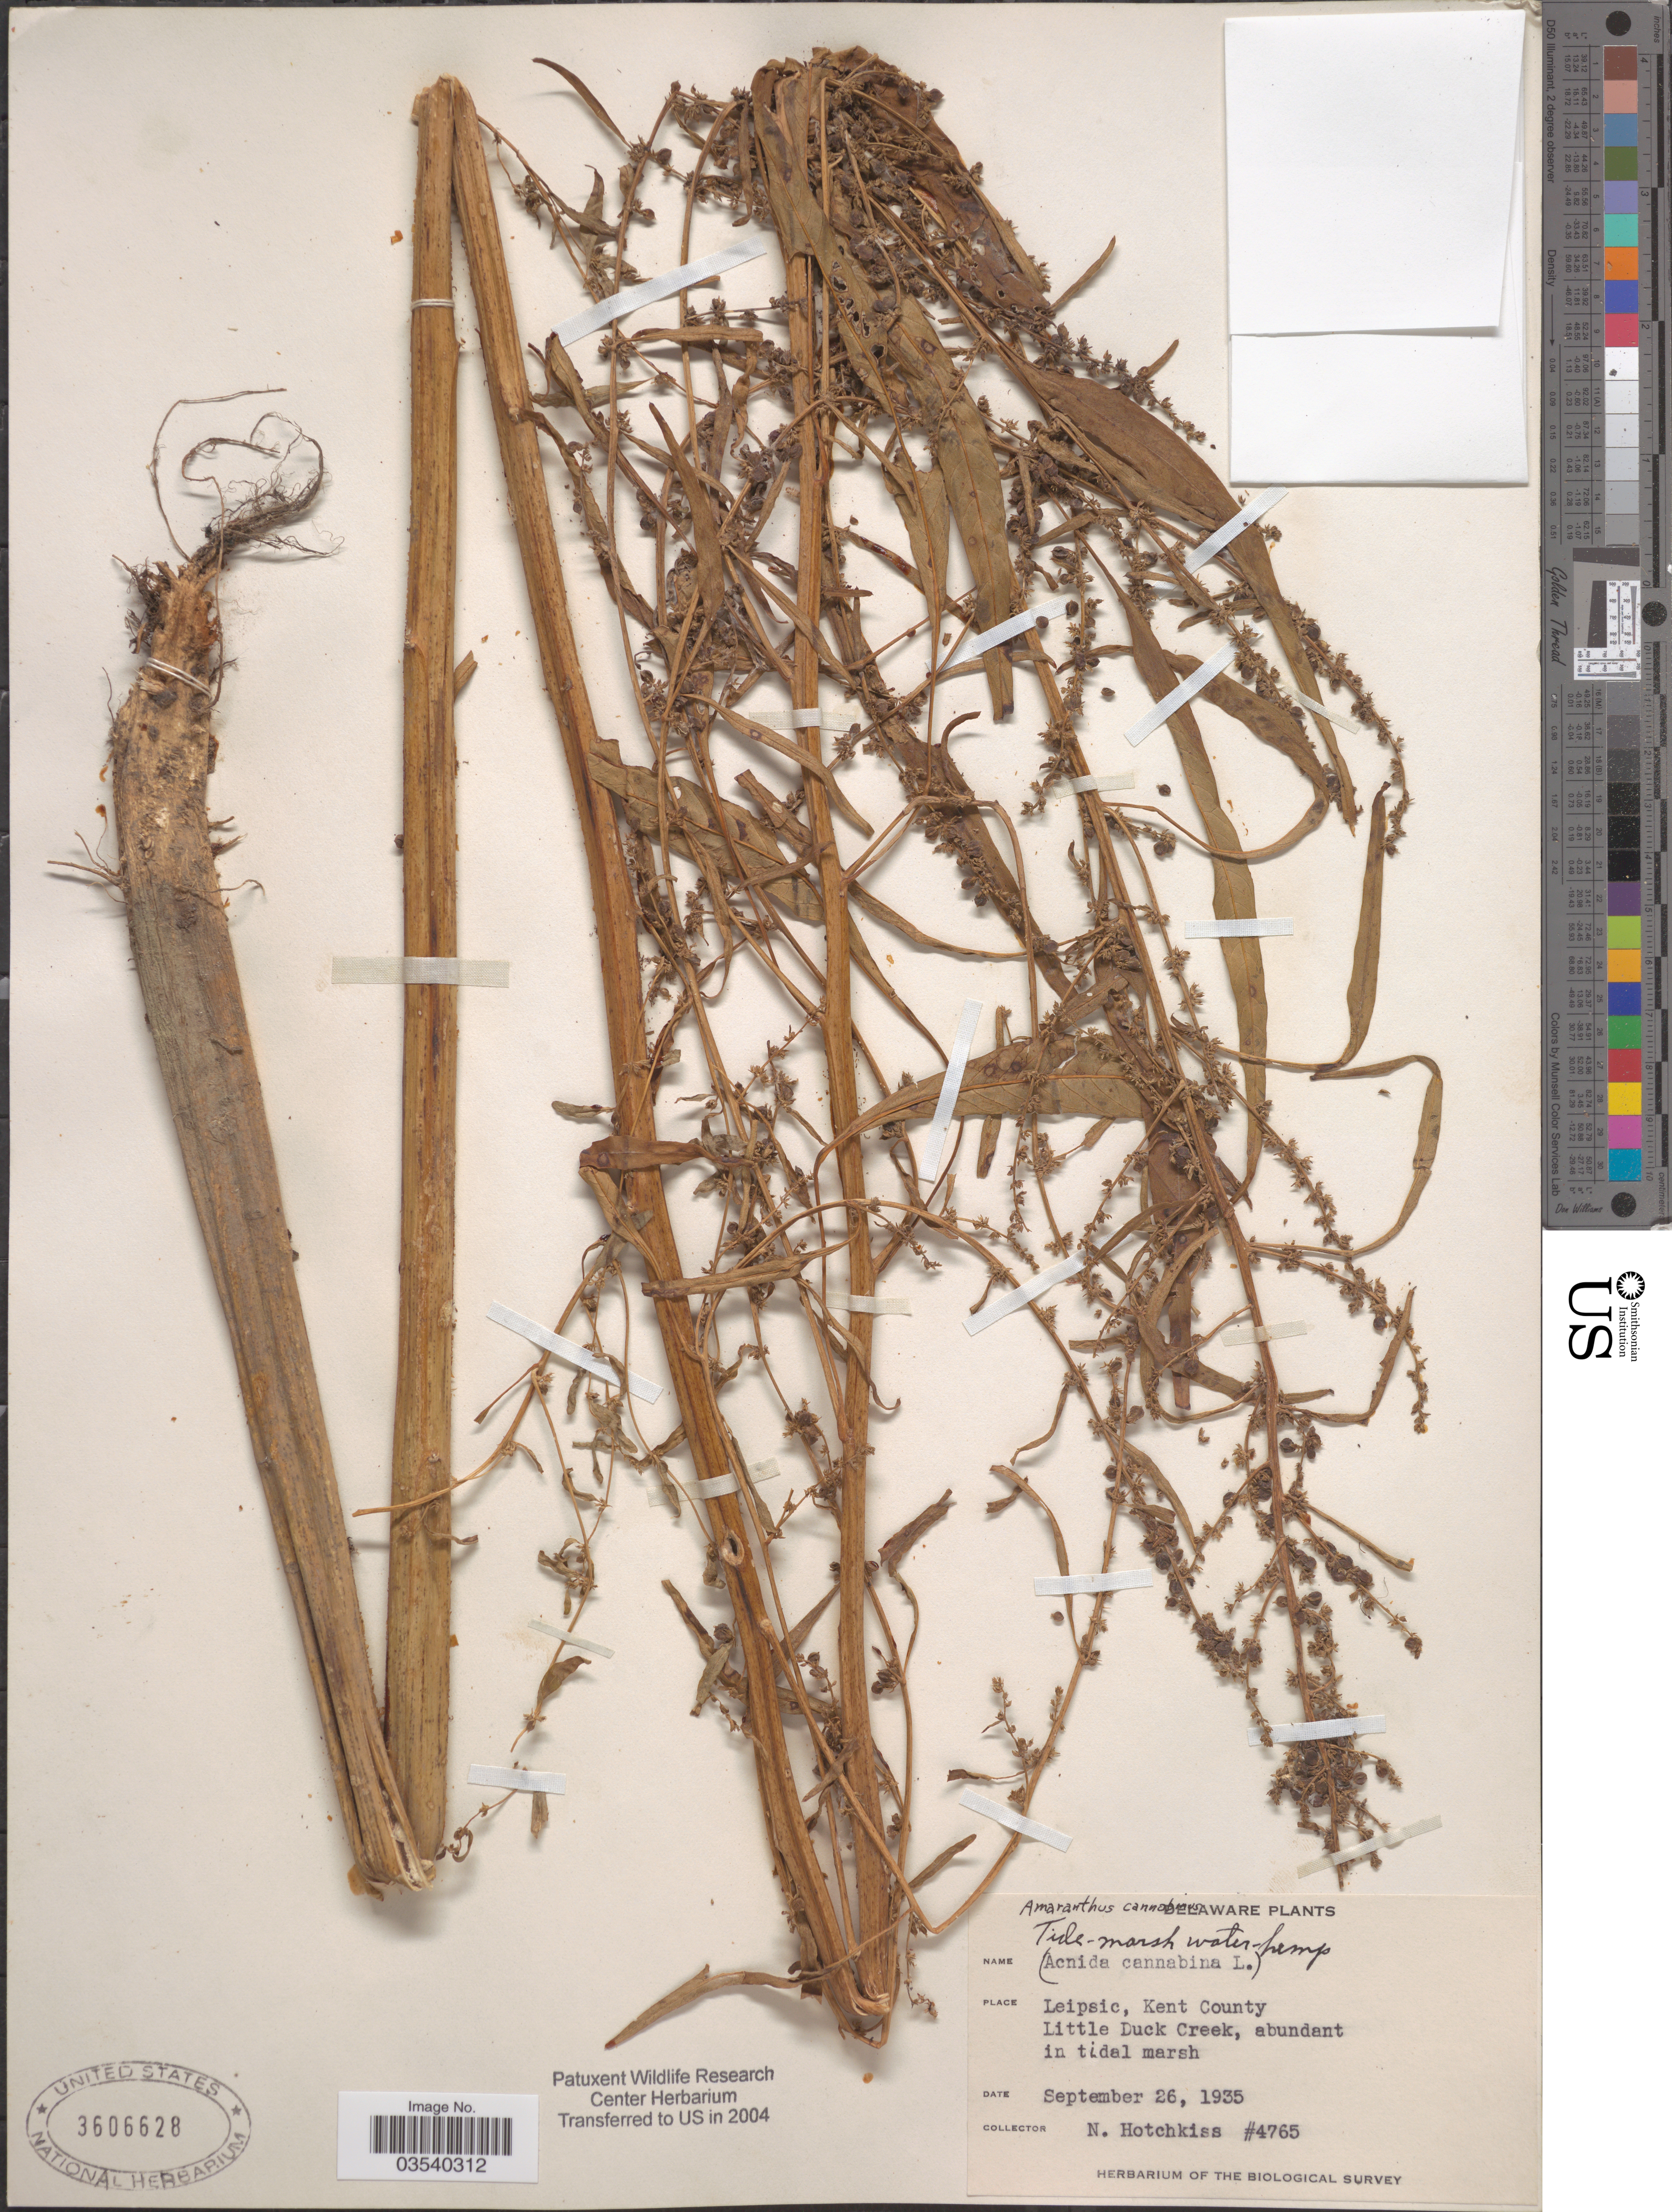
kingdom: Plantae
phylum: Tracheophyta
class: Magnoliopsida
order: Caryophyllales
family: Amaranthaceae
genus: Amaranthus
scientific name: Amaranthus cannabinus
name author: (L.) E.G. F. Sauer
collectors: N. Hotchkiss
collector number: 4765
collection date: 1935-09-26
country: United States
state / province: Delaware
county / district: Kent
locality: Leipsic, Kent County. Little Duck Creek, abundant in tidal marsh.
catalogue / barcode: US 3606628